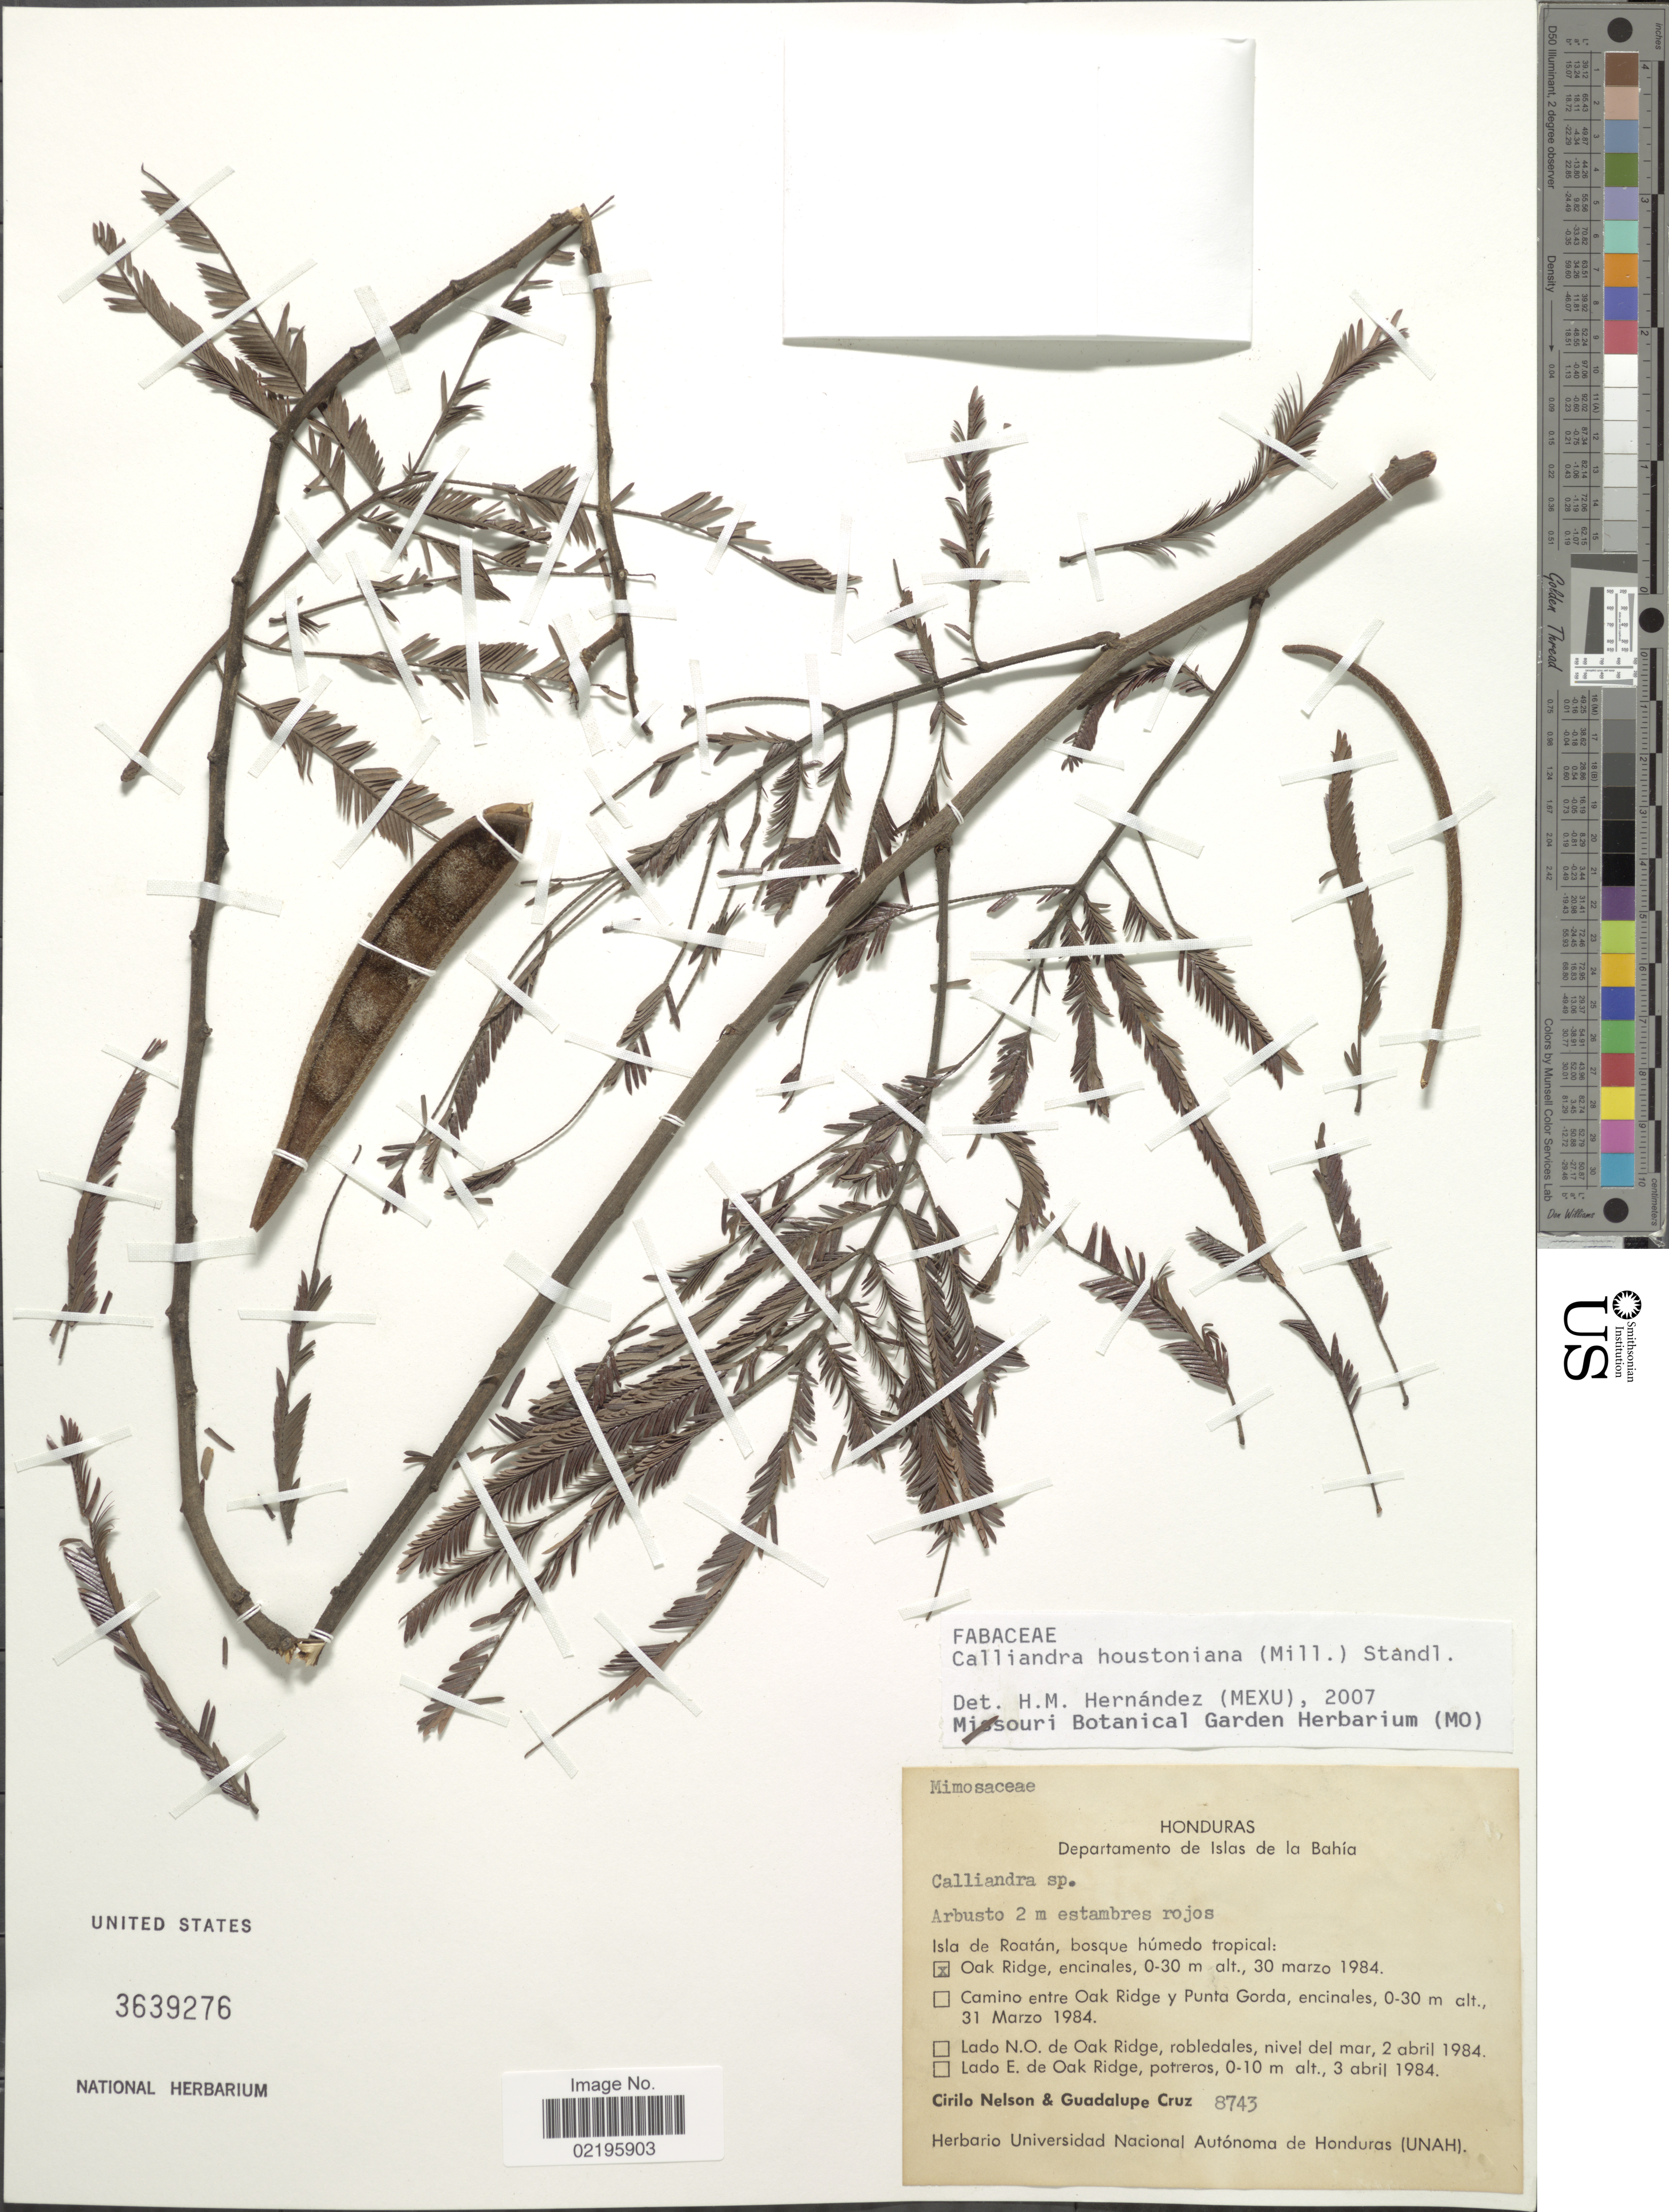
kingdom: Plantae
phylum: Tracheophyta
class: Magnoliopsida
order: Fabales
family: Fabaceae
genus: Calliandra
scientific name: Calliandra houstoniana var. anomala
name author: (Kunth) Barneby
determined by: Strong, Mark T., (BOT), Smithsonian Institution - National Museum of Natural History (UNITED STATES)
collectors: C. Nelson & G. Cruz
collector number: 8743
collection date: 1984-03-30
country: Honduras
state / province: Islas de la Bahía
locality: Oak ridge, encinales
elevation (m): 0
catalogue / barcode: US 3639276